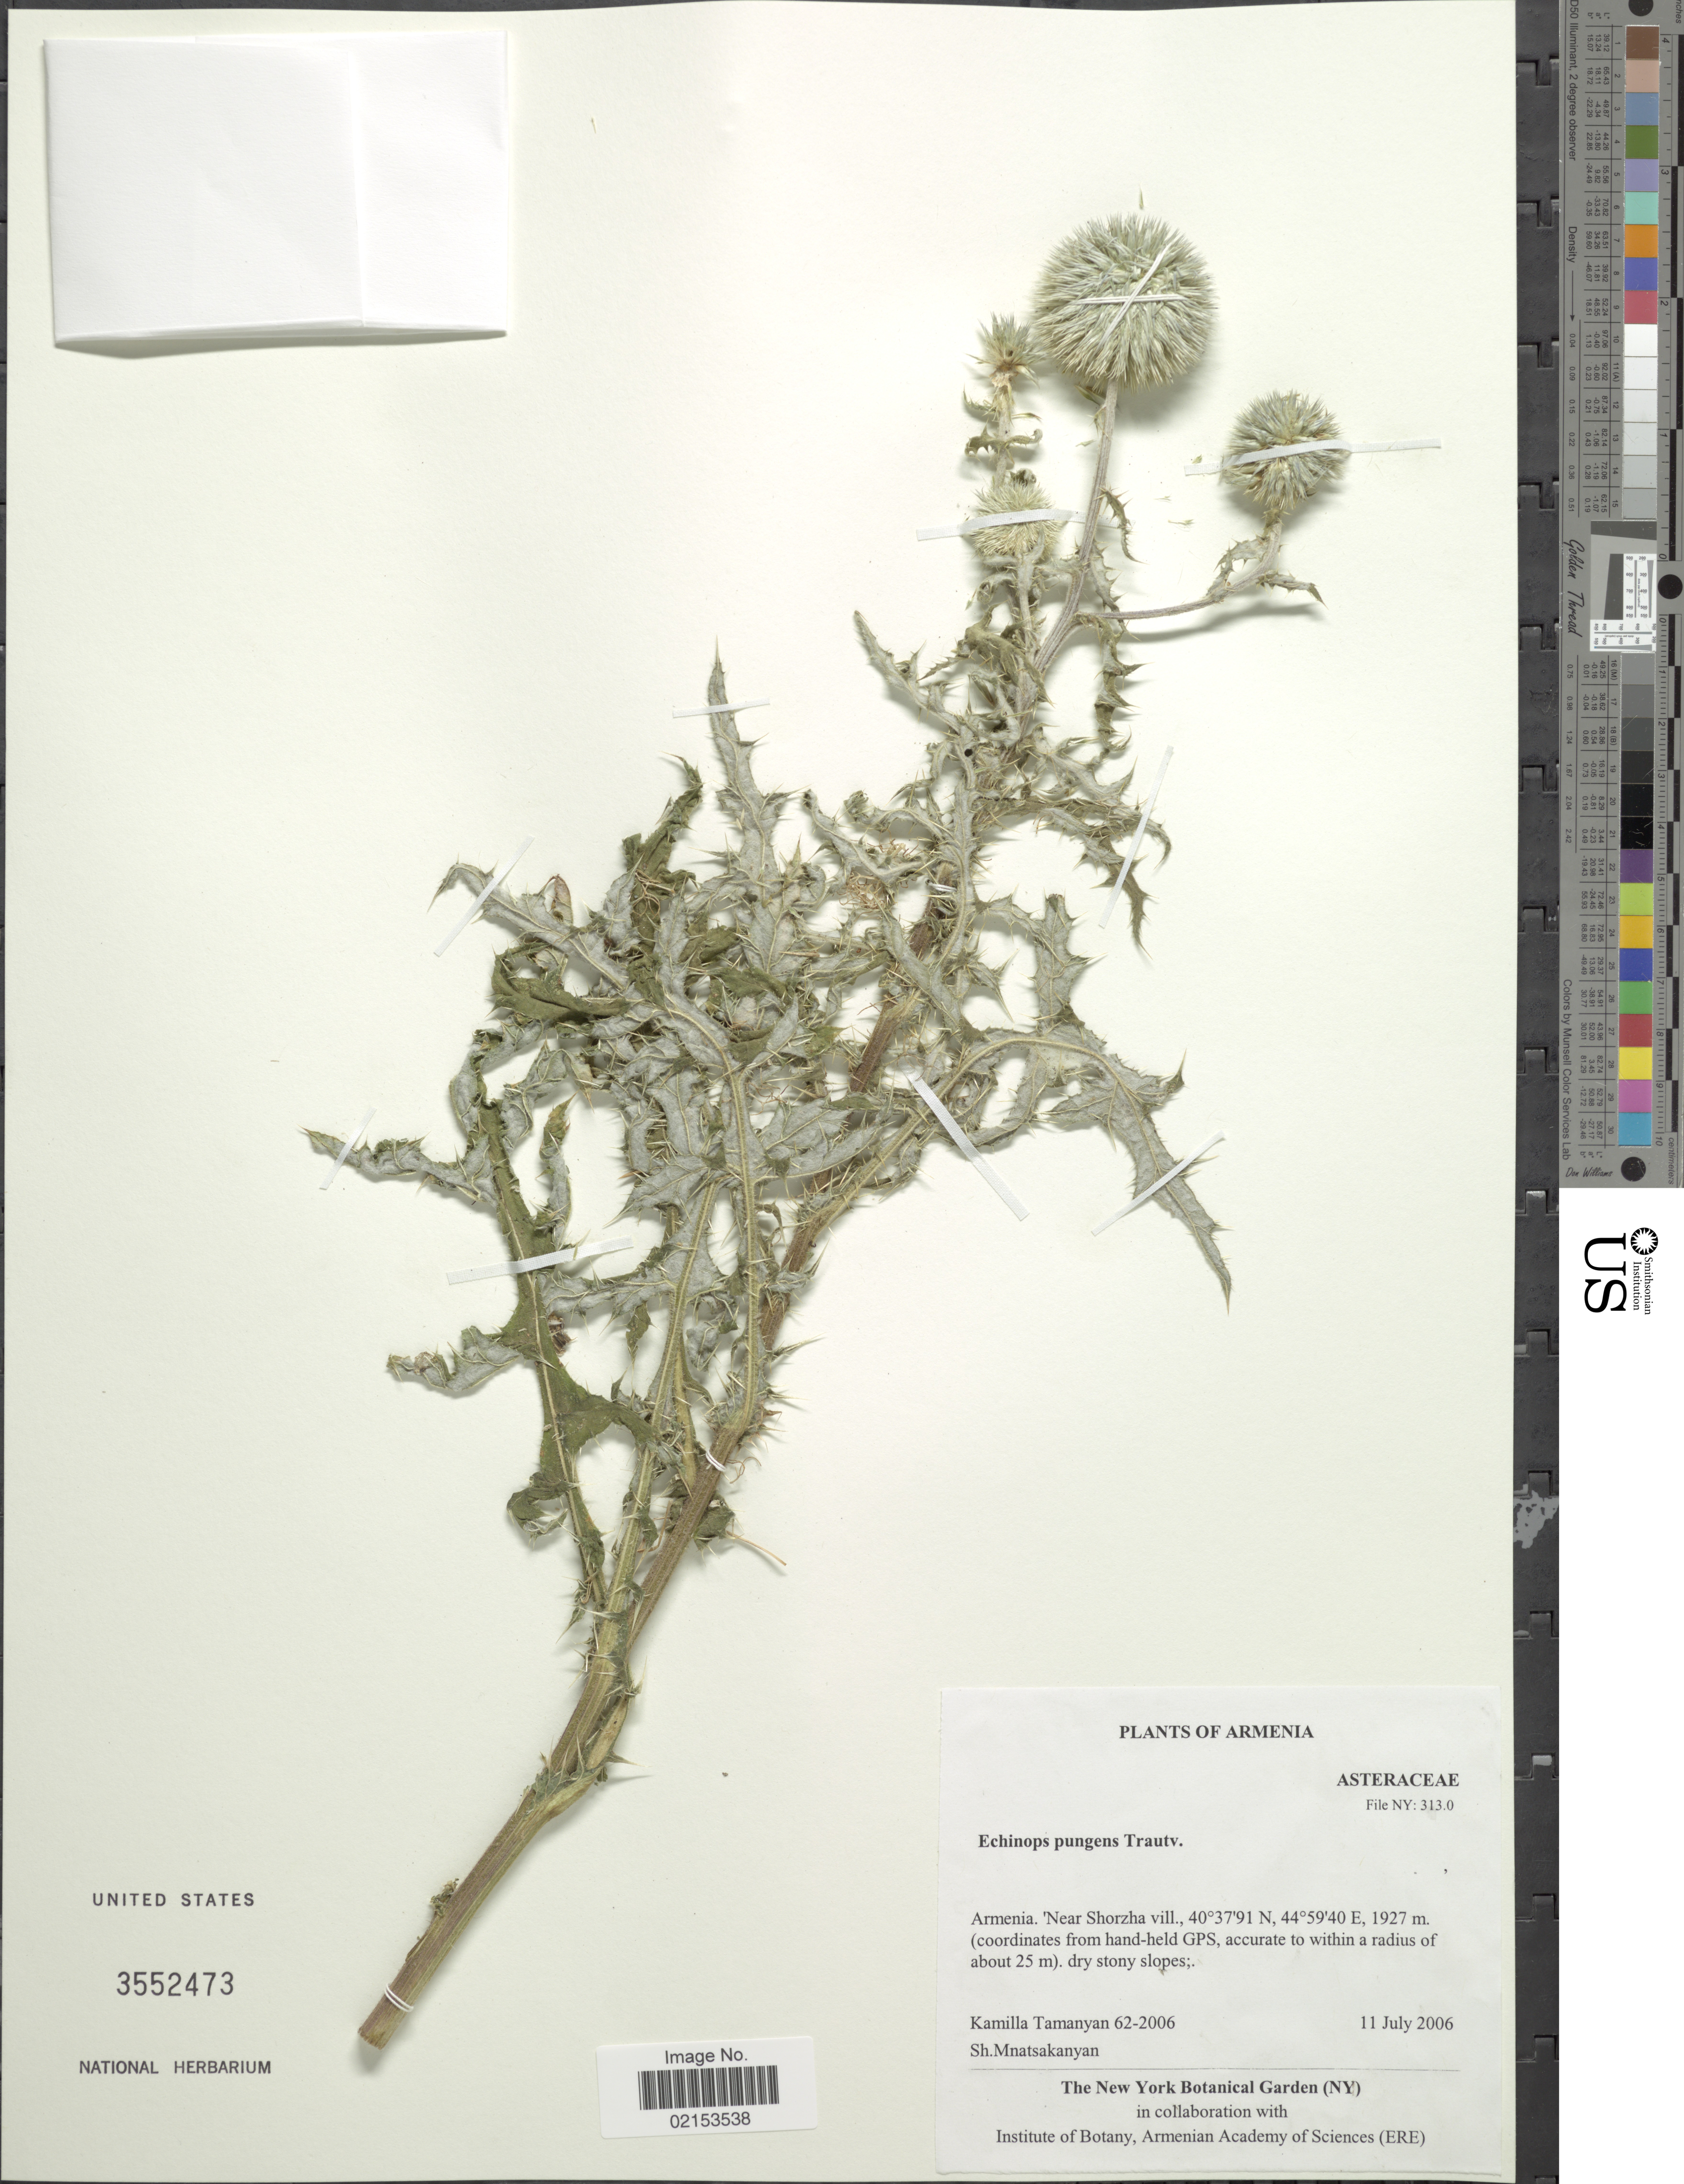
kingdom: Plantae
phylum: Tracheophyta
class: Magnoliopsida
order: Asterales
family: Asteraceae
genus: Echinops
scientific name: Echinops pungens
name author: Trautv.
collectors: k. Tamanyan & S. Mnatsakanyan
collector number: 62-2006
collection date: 2006-07-11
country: Armenia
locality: Near Shorza vill.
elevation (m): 1927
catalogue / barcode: US 3552473